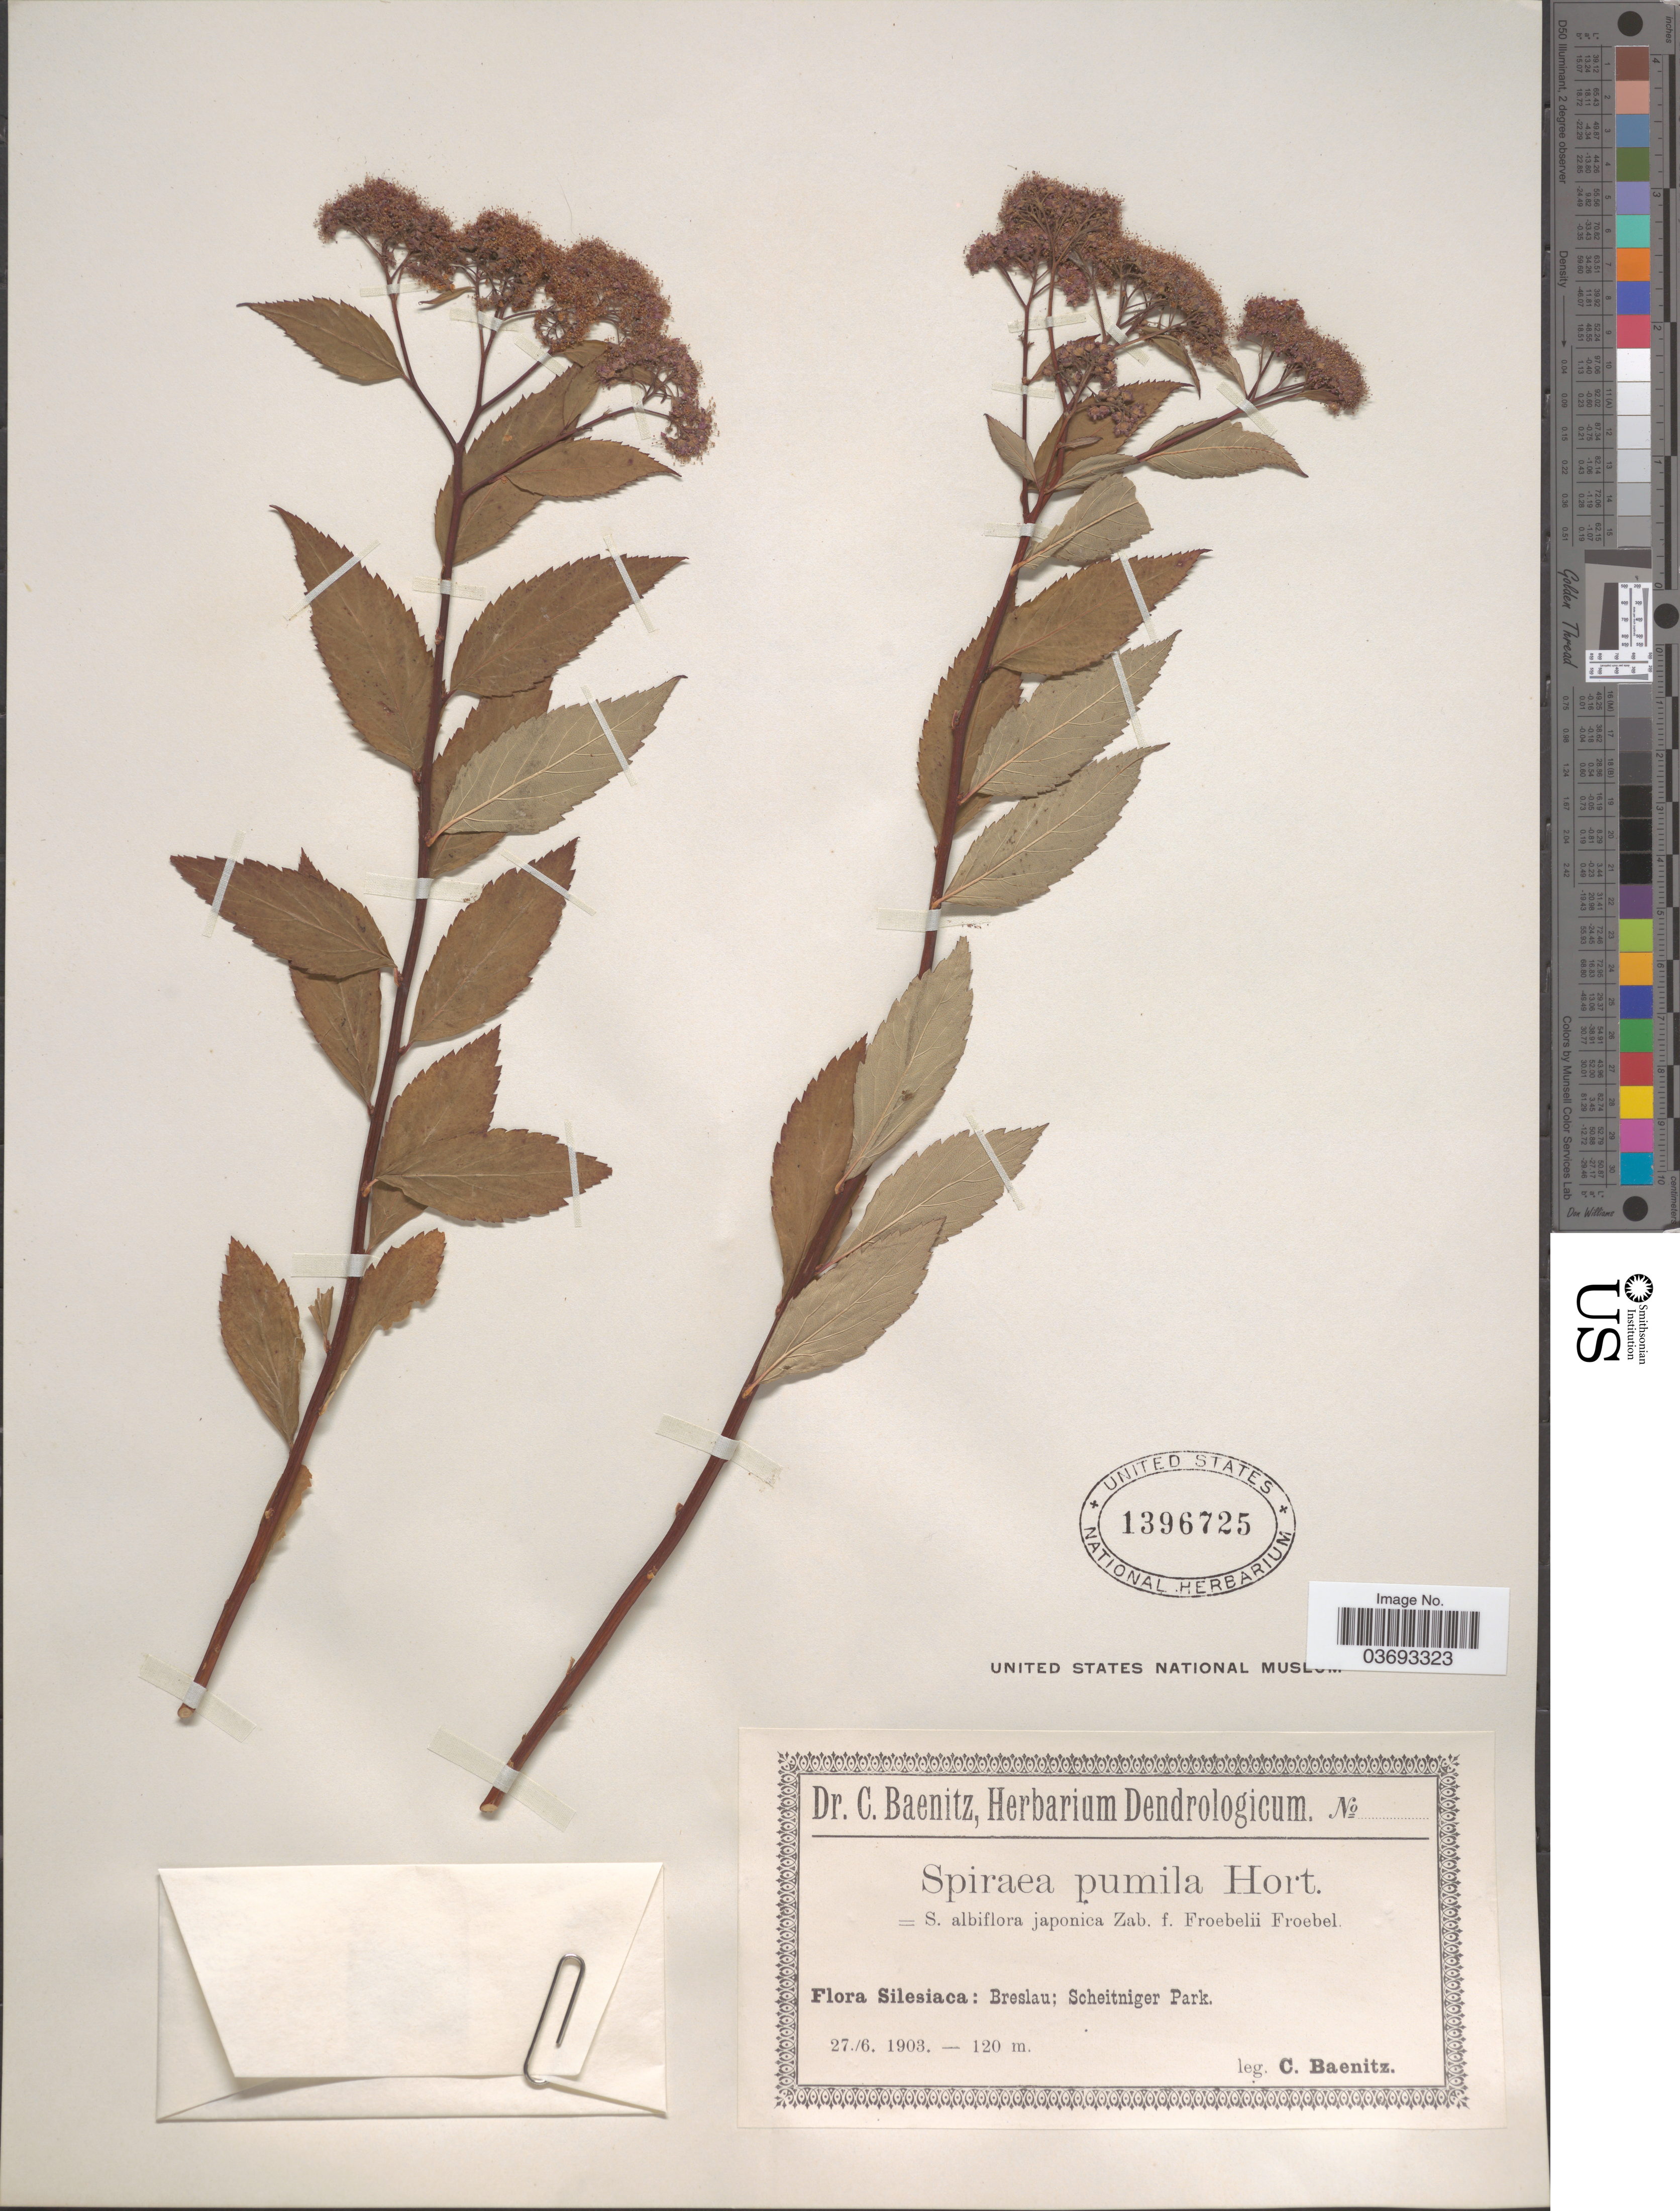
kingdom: Plantae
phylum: Tracheophyta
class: Magnoliopsida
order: Rosales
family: Rosaceae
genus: Spiraea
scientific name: Spiraea pumila hort.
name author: Zabel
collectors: C. G. Baenitz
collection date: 1903-06-27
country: Poland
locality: Silesiaca: Breslau; Scheitniger Park.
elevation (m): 120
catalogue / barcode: US 1396725